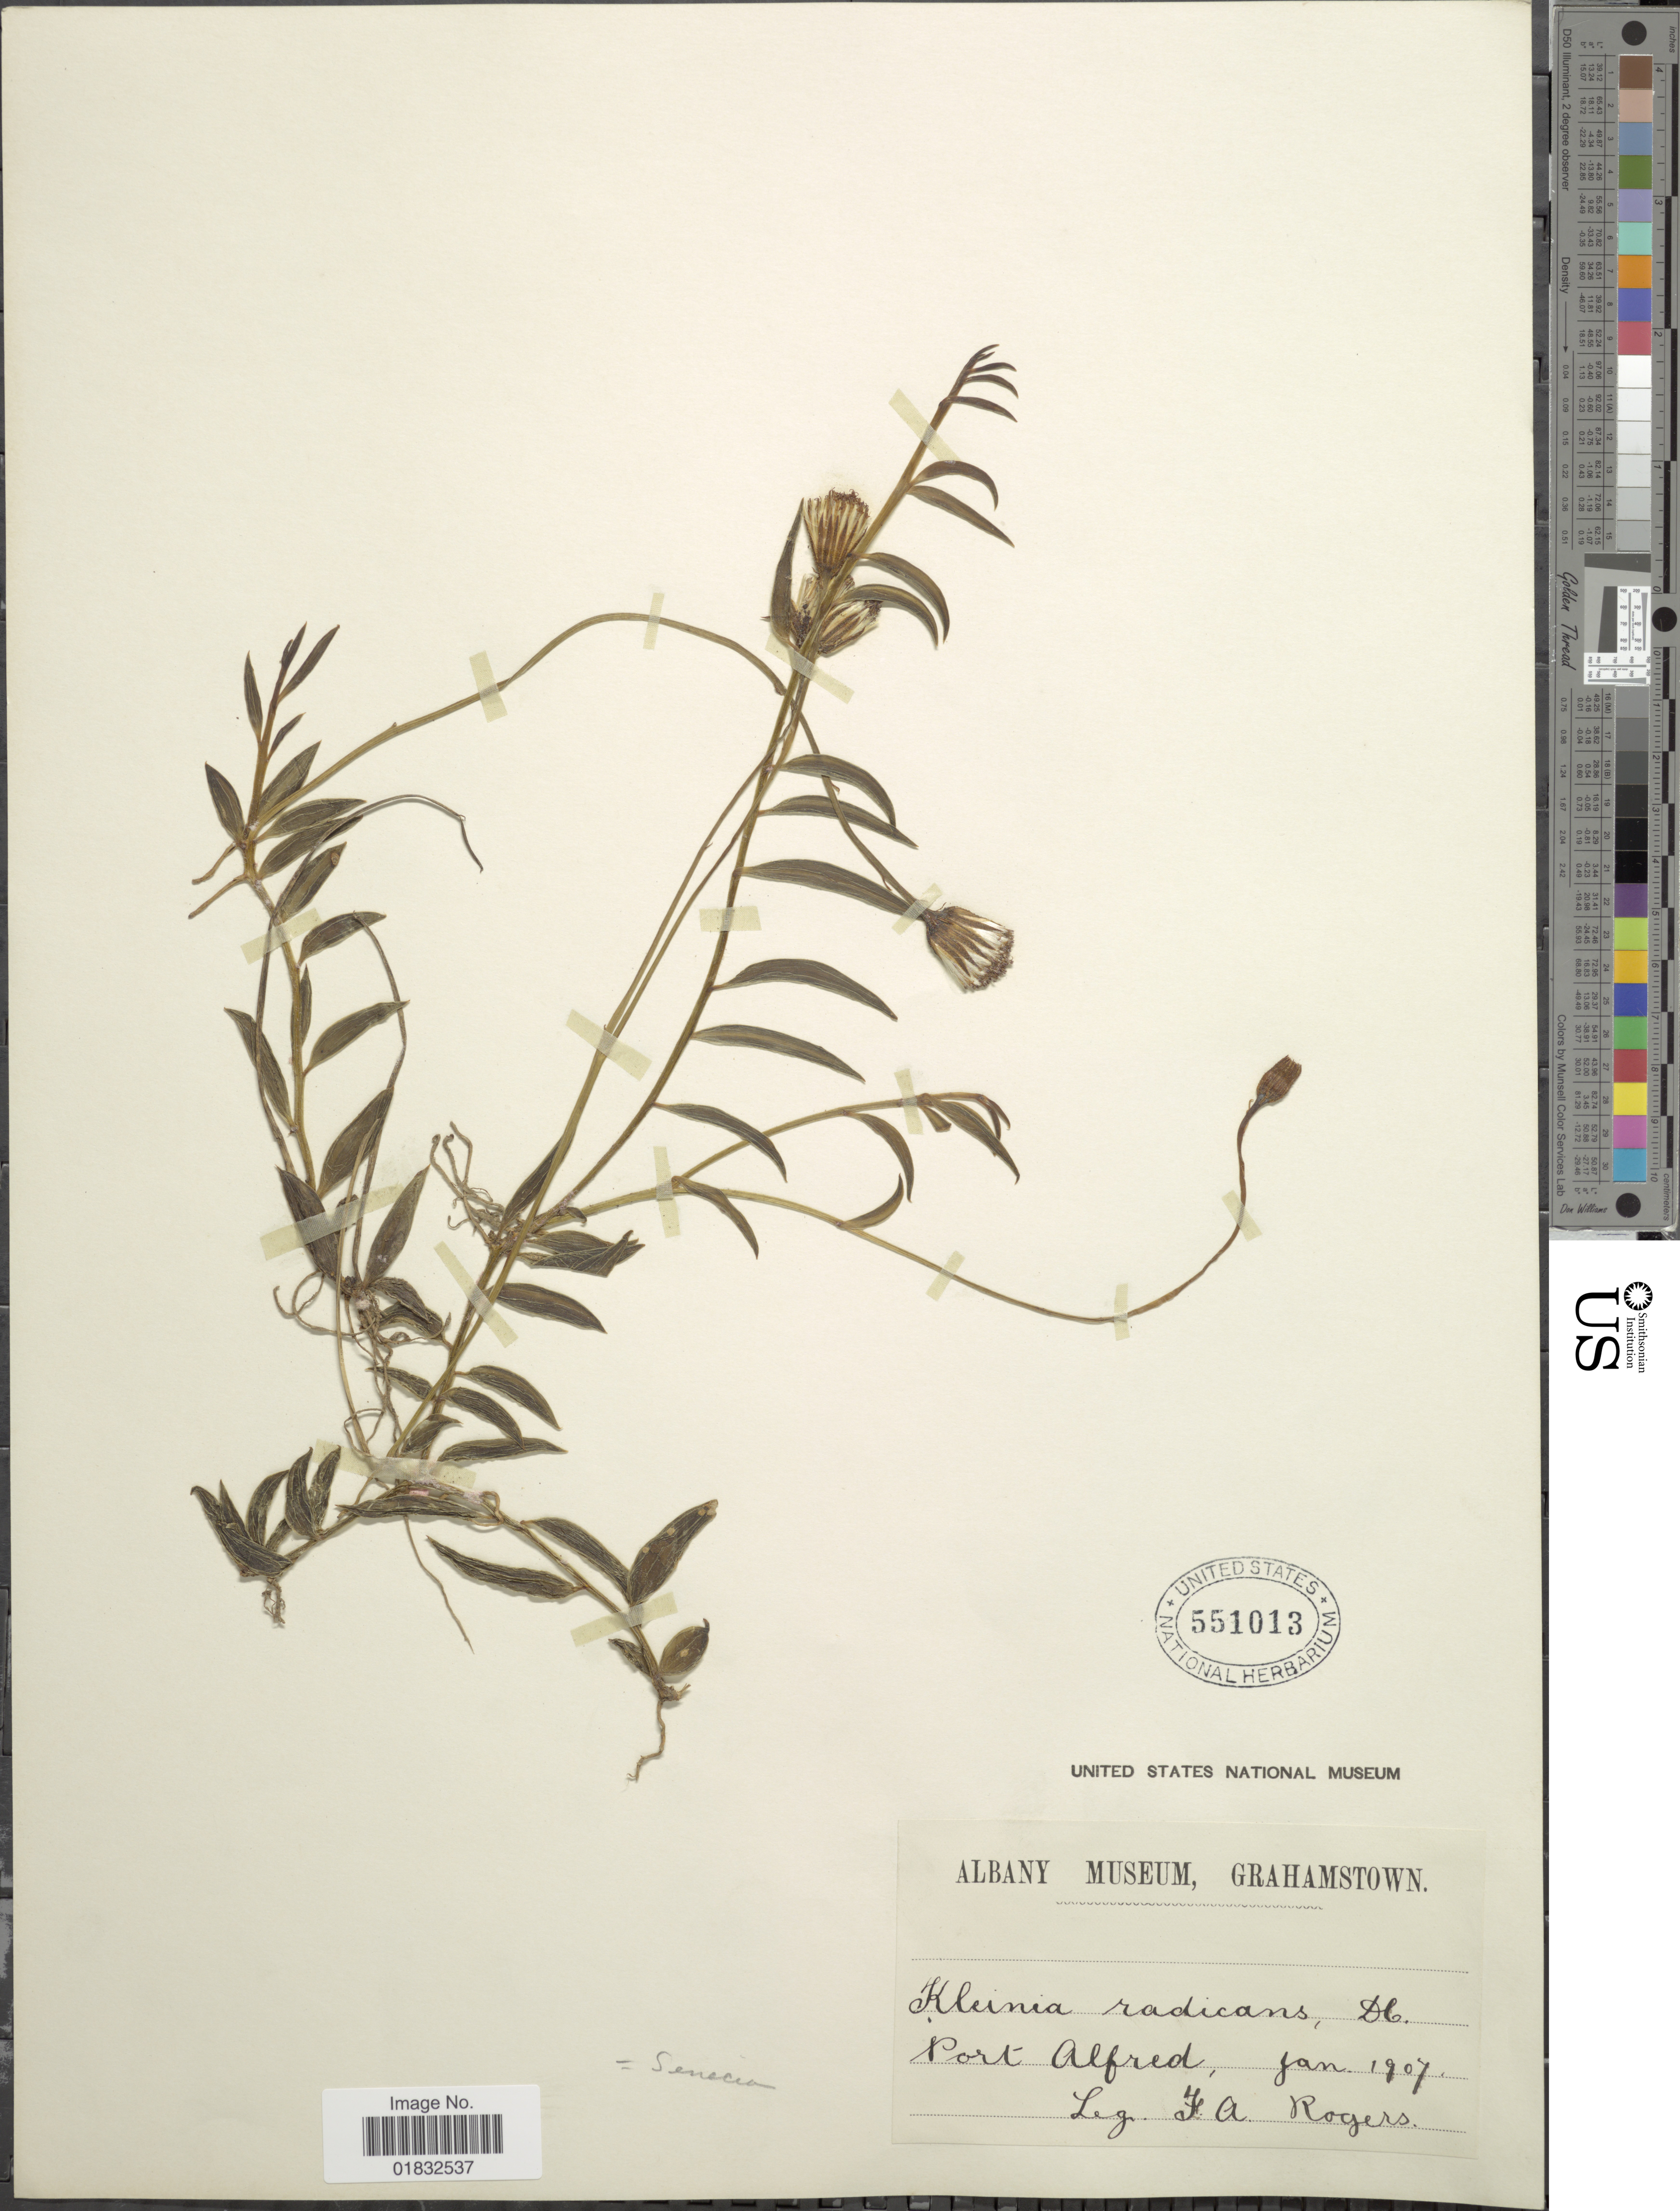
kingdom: Plantae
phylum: Tracheophyta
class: Magnoliopsida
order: Asterales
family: Asteraceae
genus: Curio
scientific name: Curio radicans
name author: (L. f.) P.V. Heath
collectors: F. A. Rogers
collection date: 1907-01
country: South Africa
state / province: Eastern Cape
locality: Port Alfred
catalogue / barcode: US 551013